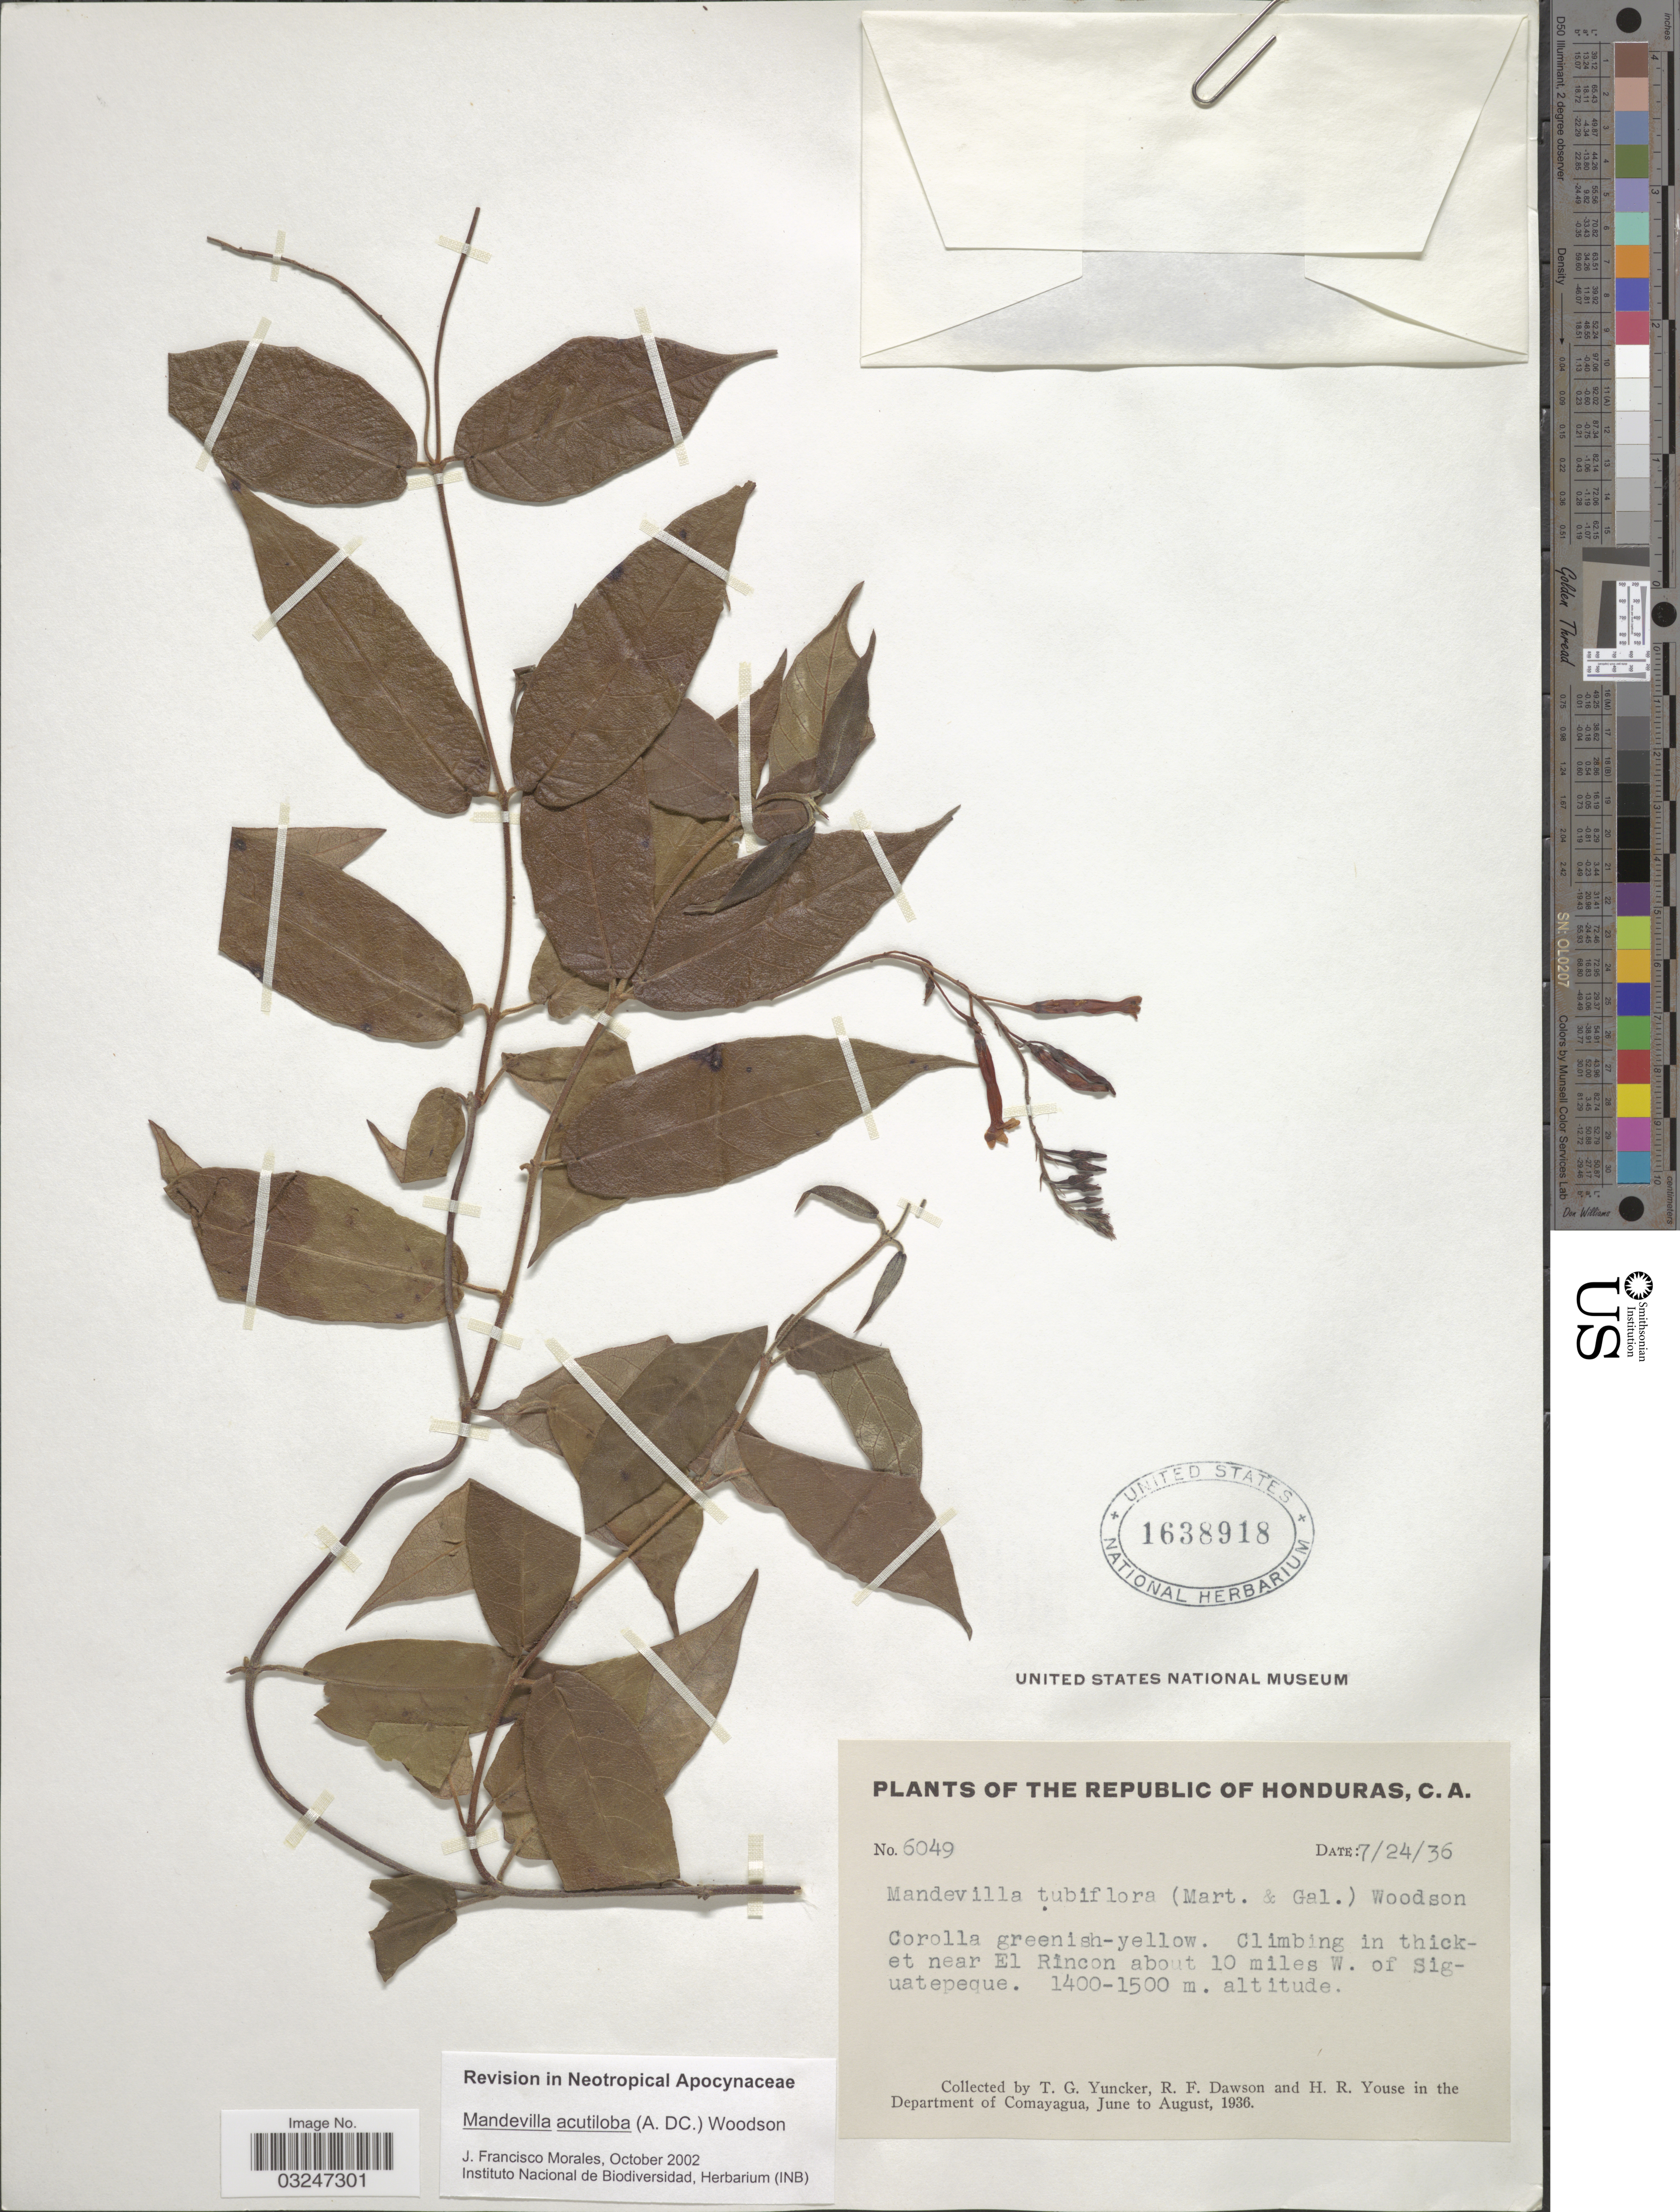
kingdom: Plantae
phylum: Tracheophyta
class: Magnoliopsida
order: Gentianales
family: Apocynaceae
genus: Mandevilla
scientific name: Mandevilla acutiloba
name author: (A. DC.) Woodson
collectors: T. G. Yuncker, R. F. Dawson & H. Youse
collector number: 6049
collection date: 1936-07-24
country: Honduras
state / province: Comayagua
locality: Climbing in thicket near El Rincon about 10 miles W. of Siguatepeque. Department of Comayagua.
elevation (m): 1400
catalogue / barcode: US 1638918